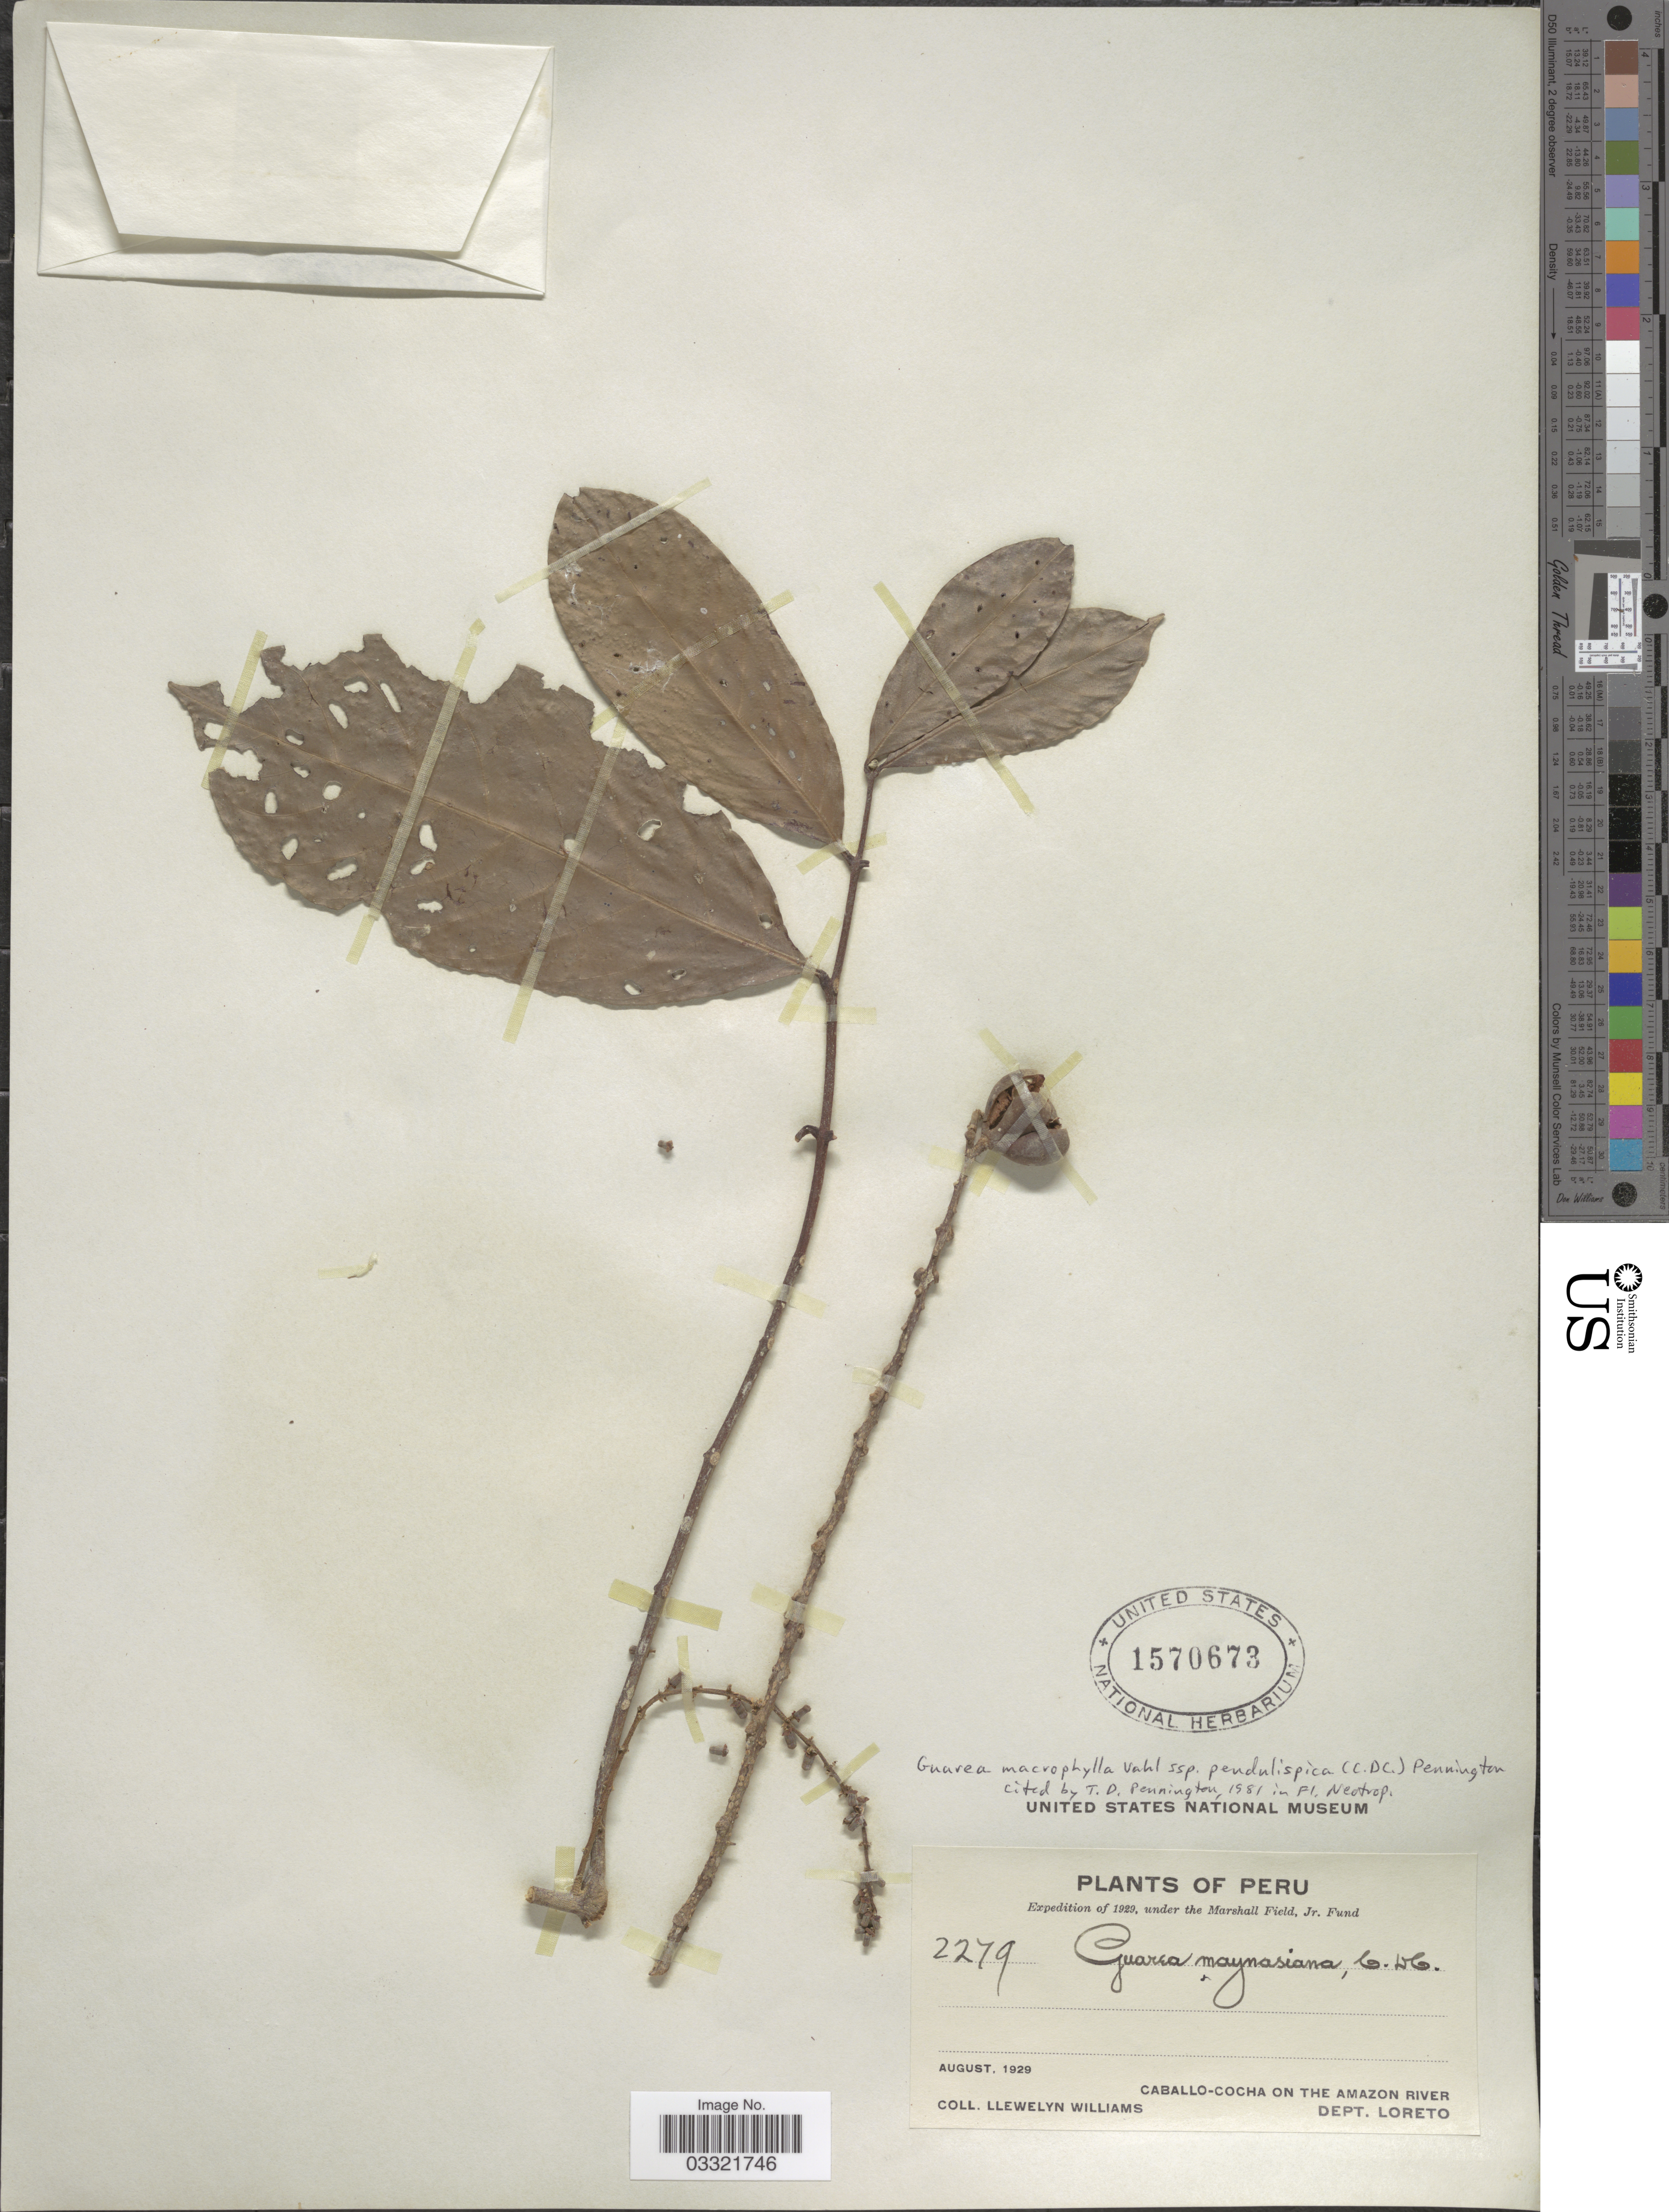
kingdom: Plantae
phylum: Tracheophyta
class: Magnoliopsida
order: Sapindales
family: Meliaceae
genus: Guarea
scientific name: Guarea macrophylla subsp. pendulispica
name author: (C. DC.) T.D. Penn.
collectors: Ll. Williams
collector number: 2279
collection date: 1929-08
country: Peru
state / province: Loreto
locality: Caballo-Cocha on the Amazon River, Dept. Loreto.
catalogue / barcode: US 1570673